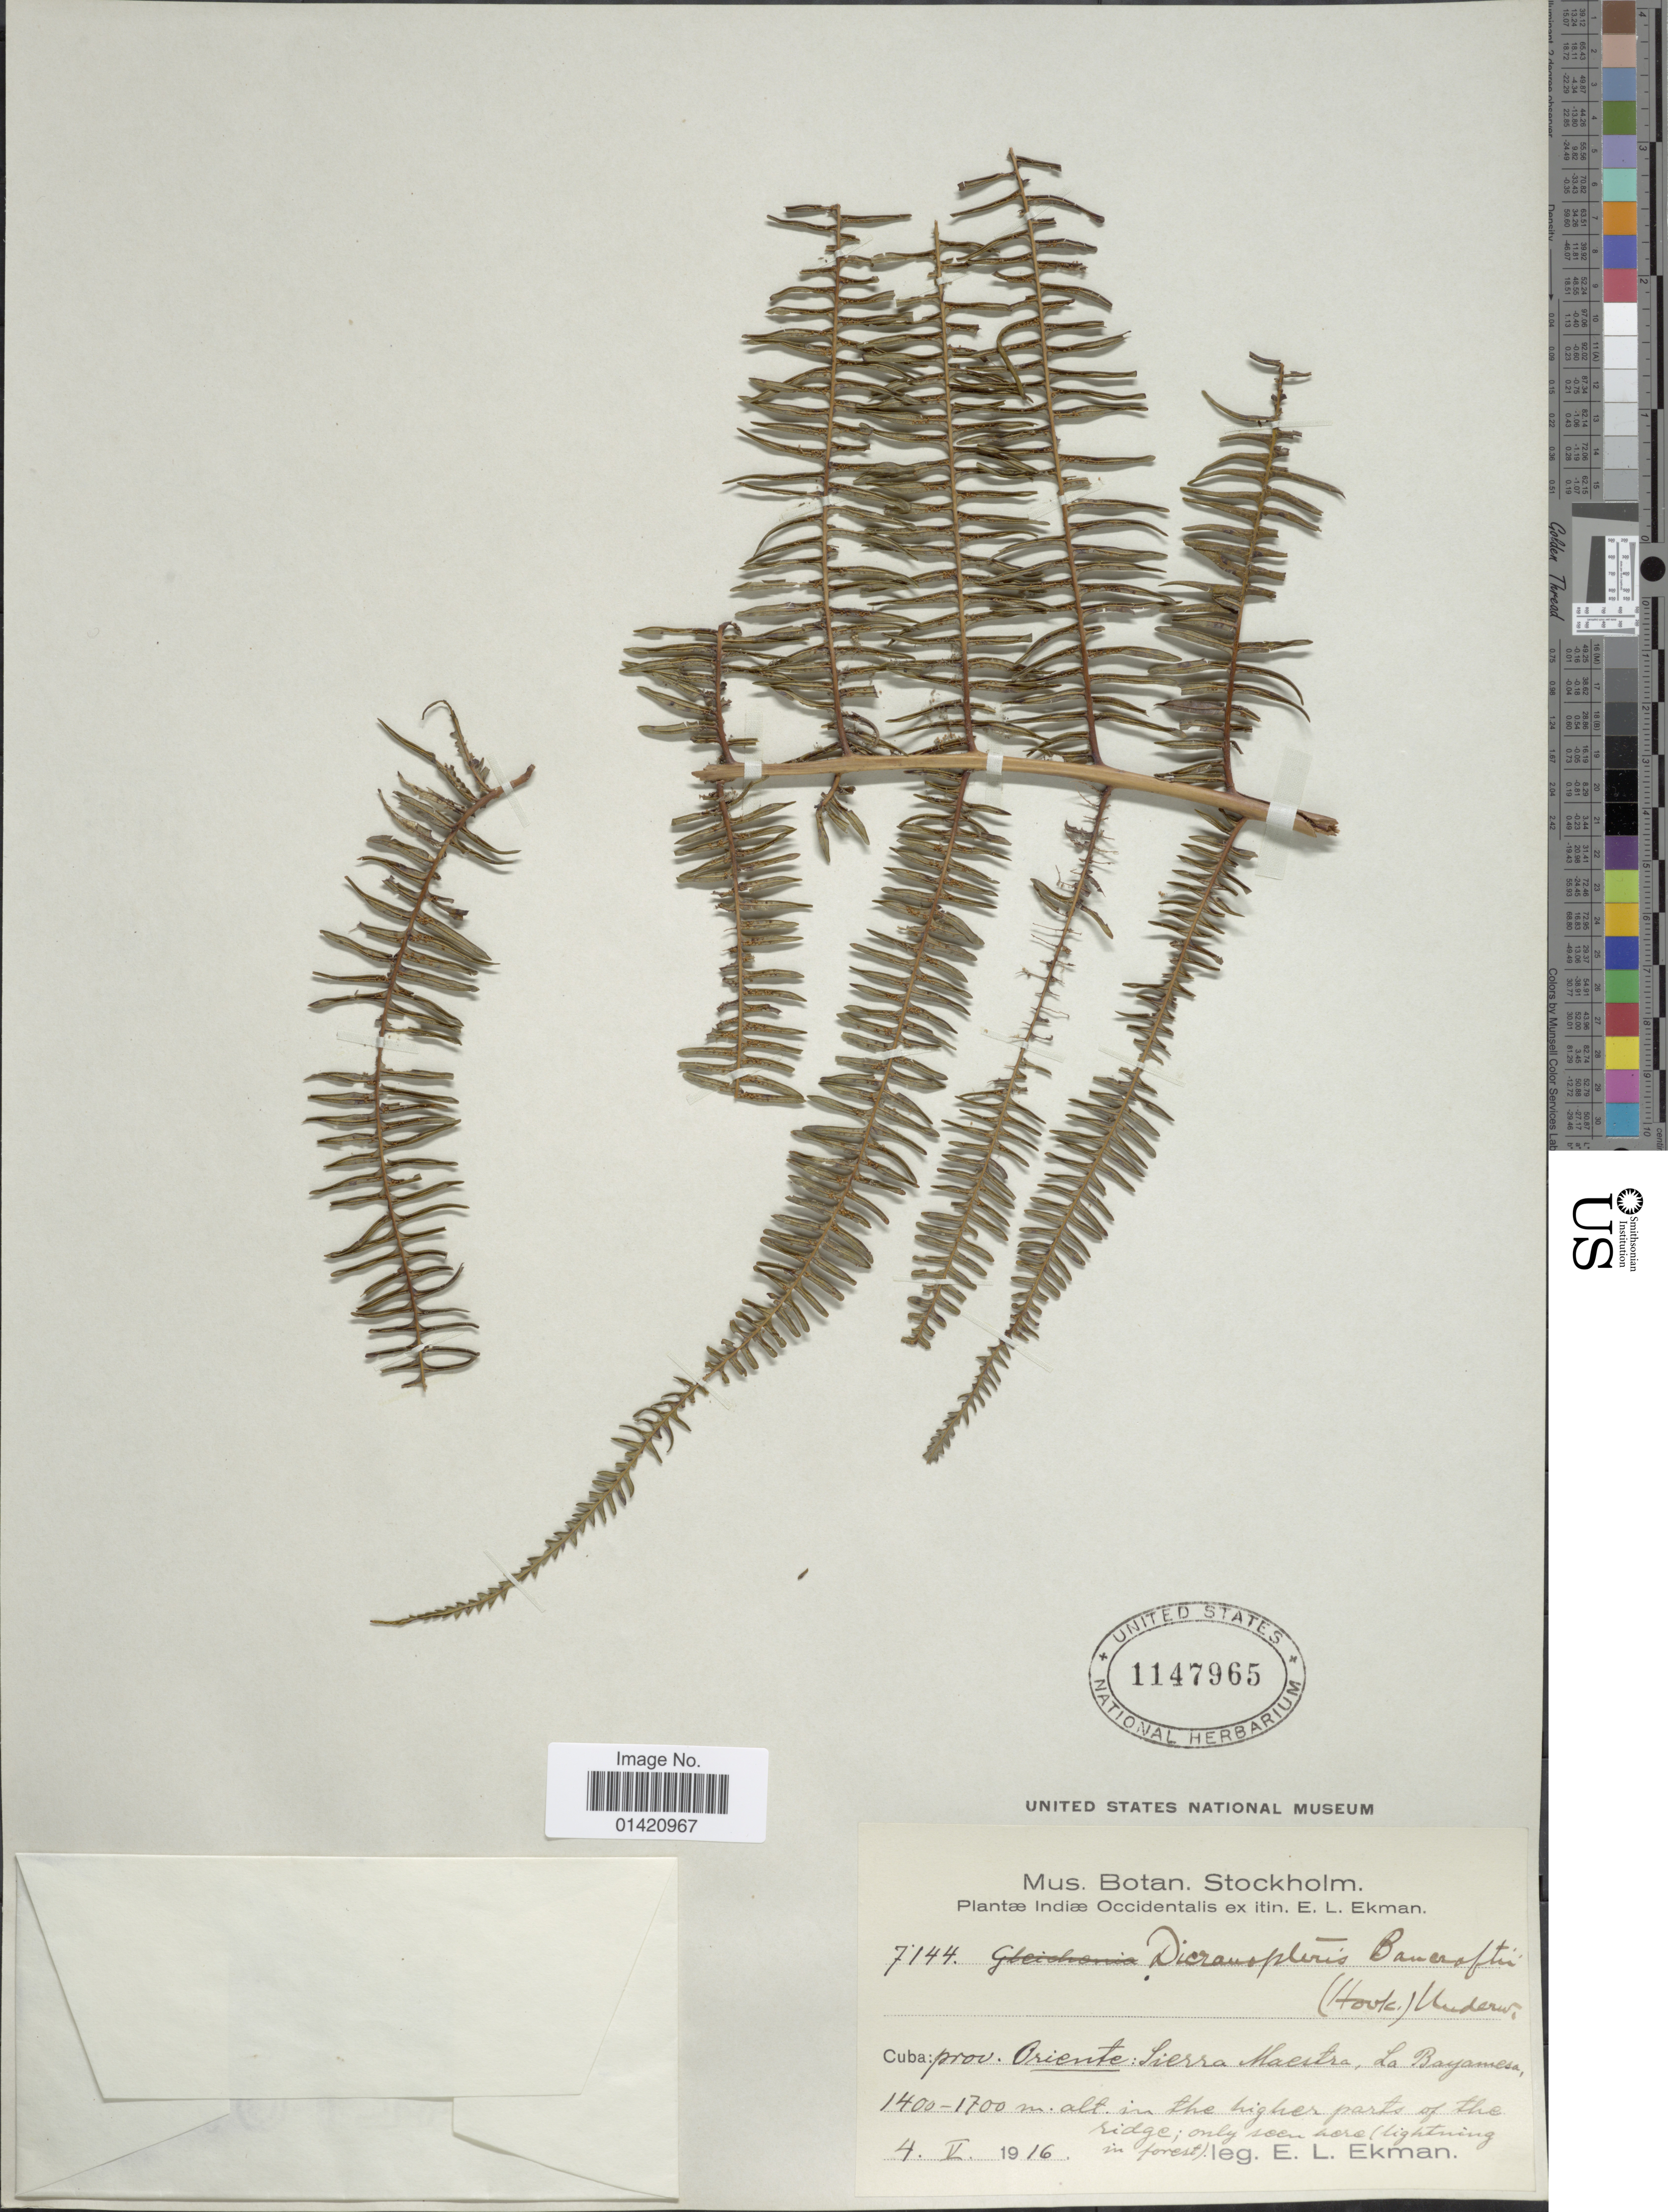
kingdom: Plantae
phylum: Tracheophyta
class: Polypodiopsida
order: Gleicheniales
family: Gleicheniaceae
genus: Diplopterygium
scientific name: Diplopterygium bancroftii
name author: (Hook.) A.R. Sm.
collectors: E. L. Ekman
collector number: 7144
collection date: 1916-05-04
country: Cuba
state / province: Oriente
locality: Prov. Oriente: Sierra Maestra, La Bayamesa.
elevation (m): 1400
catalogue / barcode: US 1147965